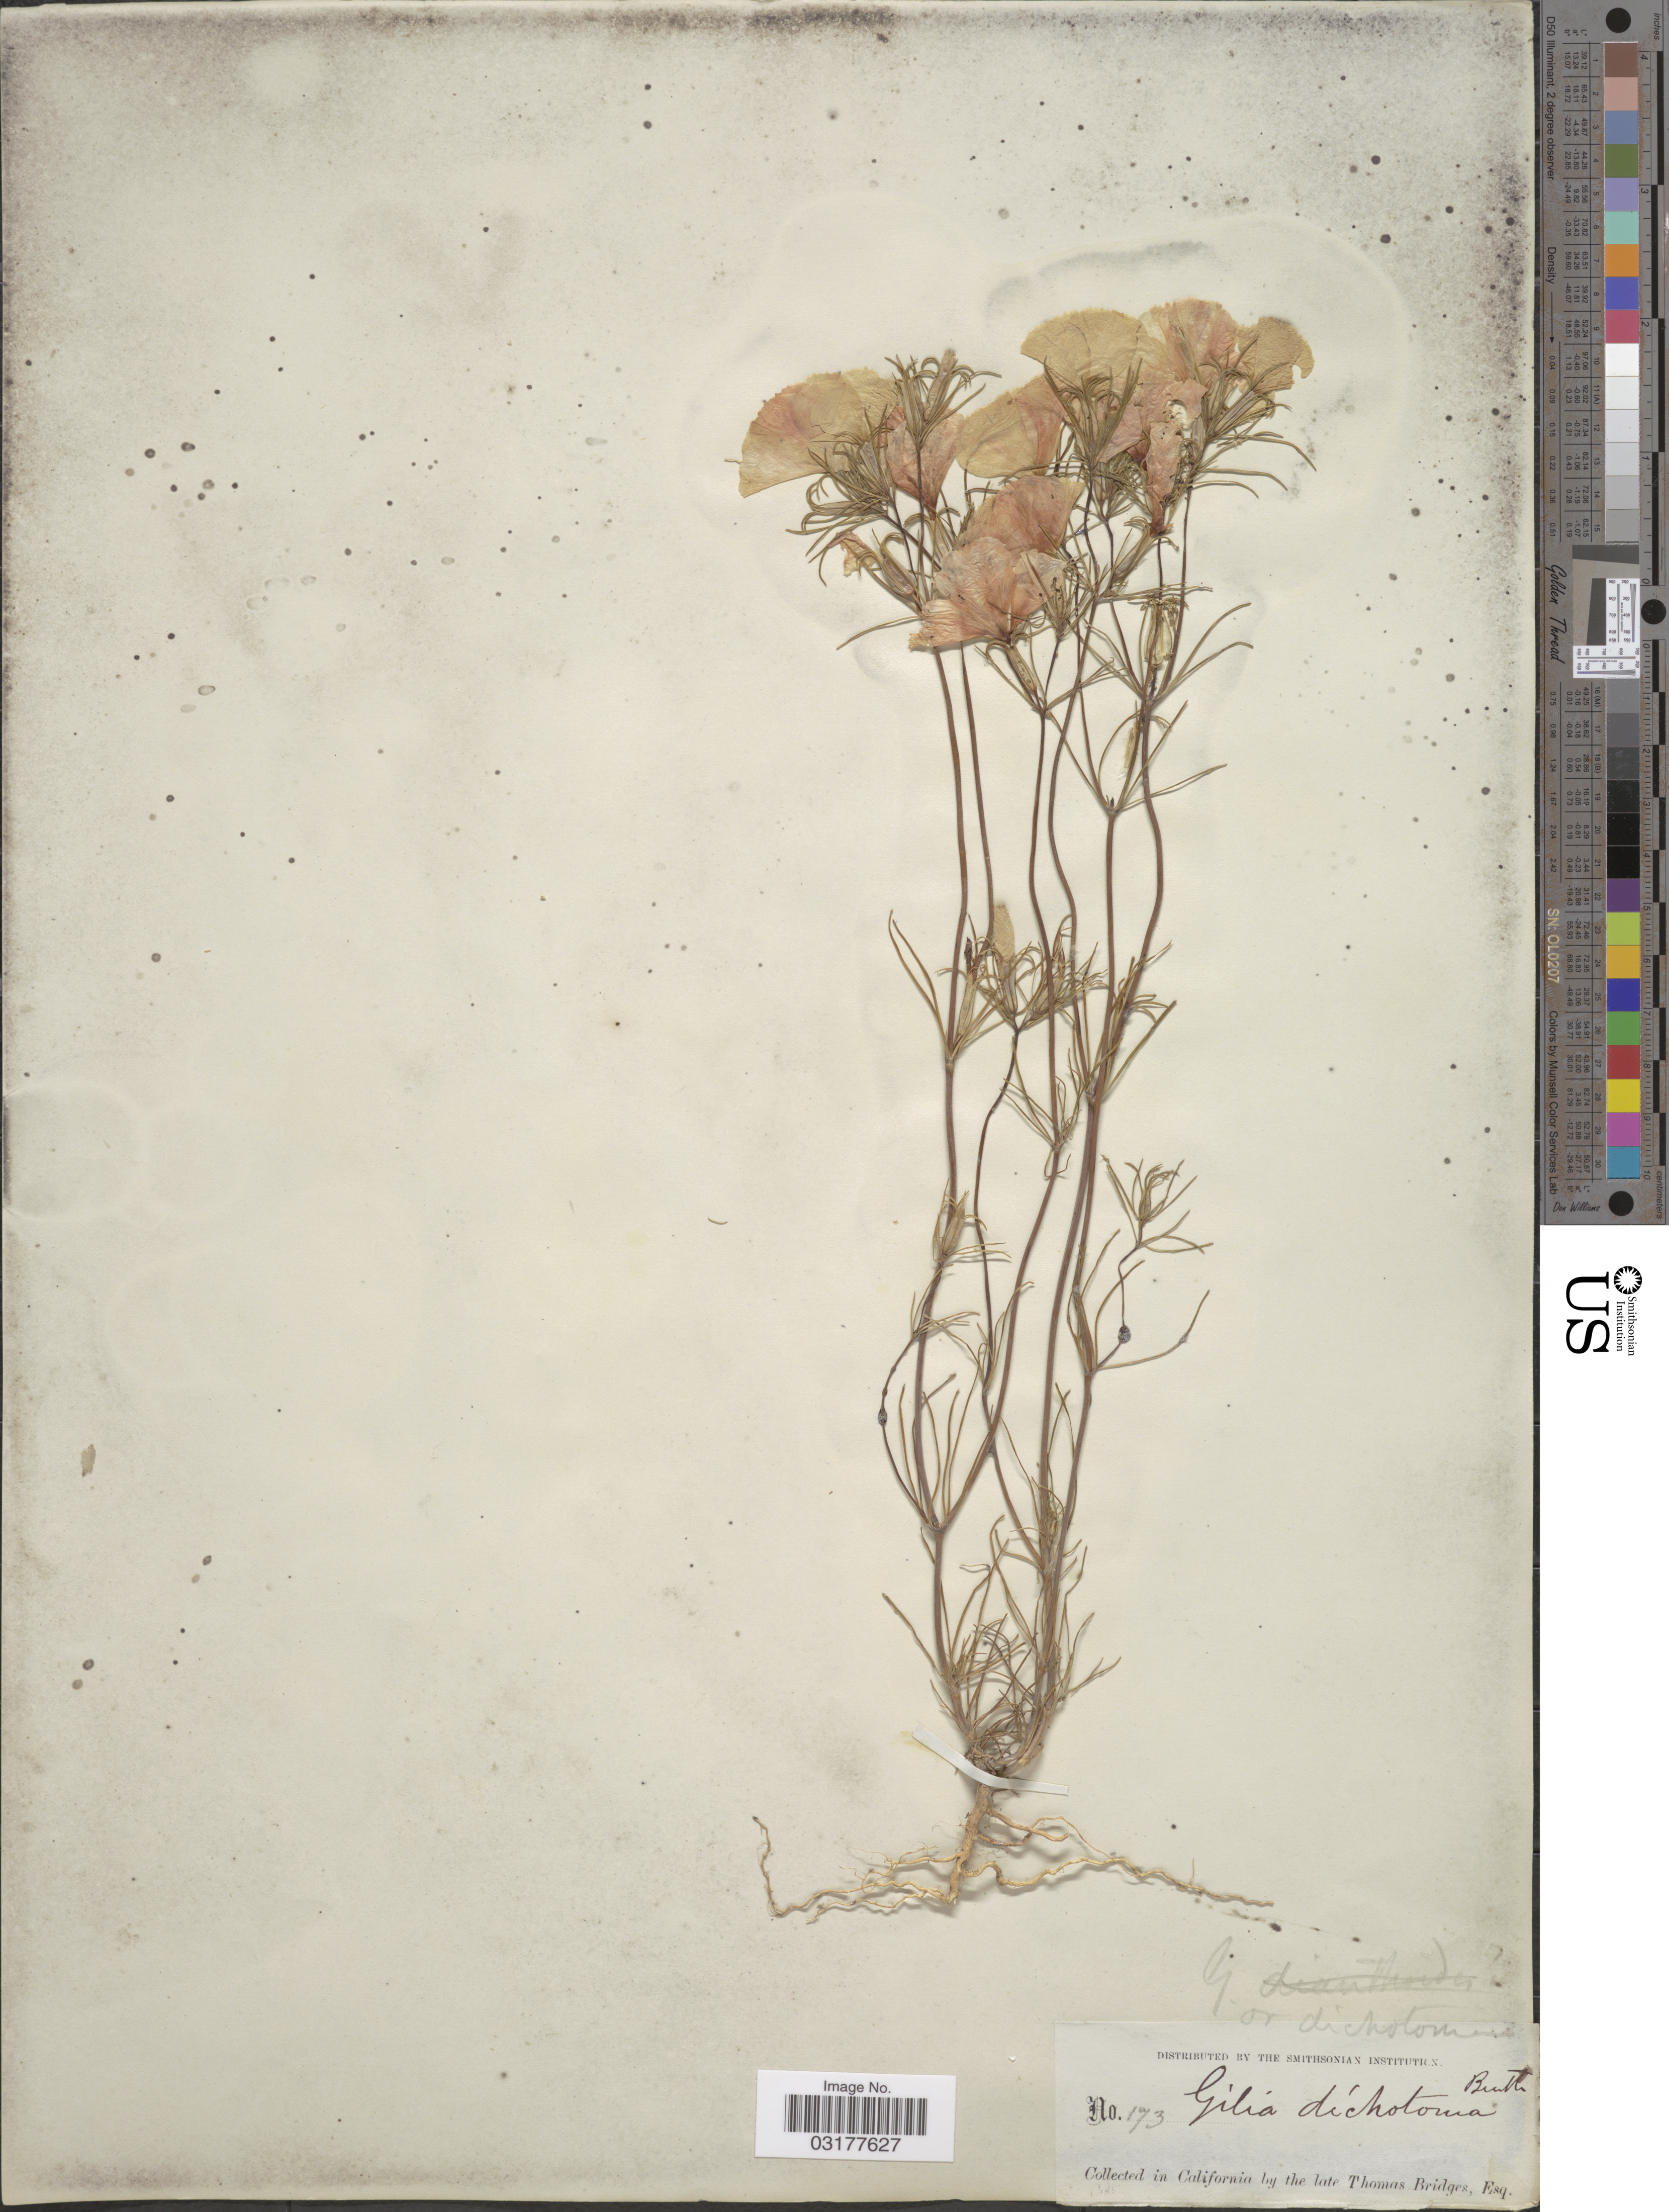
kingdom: Plantae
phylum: Tracheophyta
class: Magnoliopsida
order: Ericales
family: Polemoniaceae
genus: Linanthus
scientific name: Linanthus dichotomus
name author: Benth.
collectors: T. Bridges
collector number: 173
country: United States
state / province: California